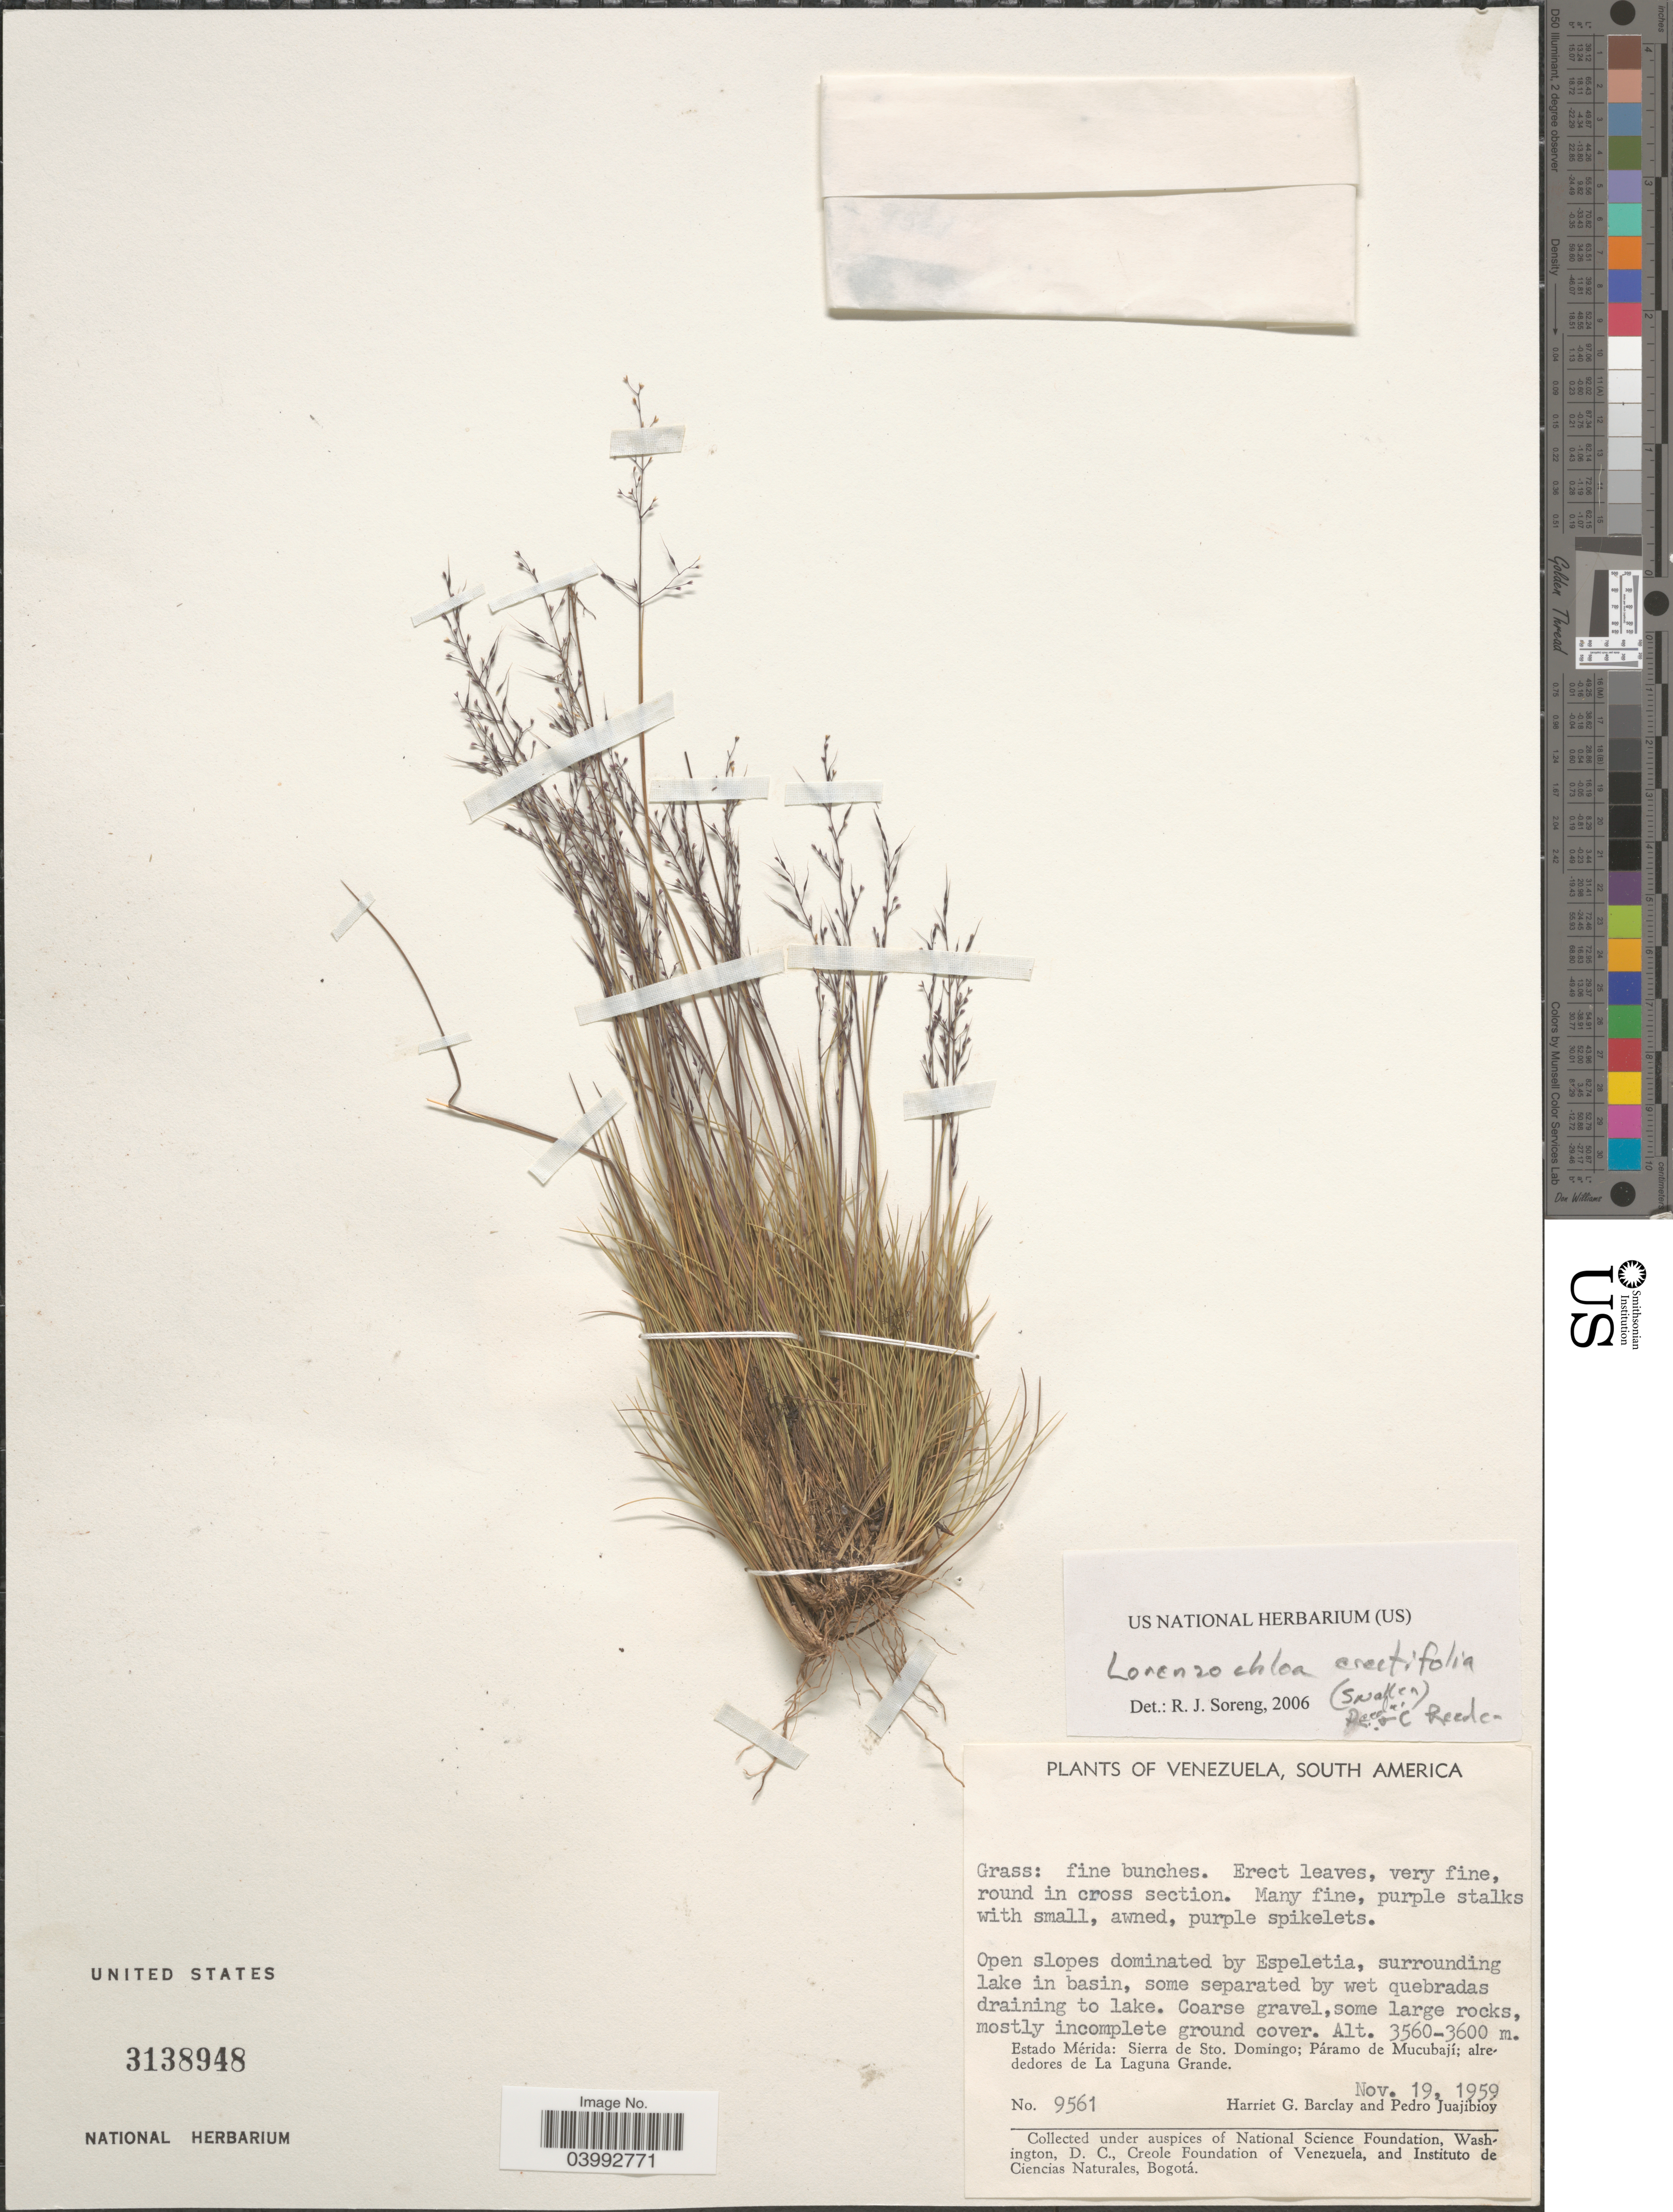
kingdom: Plantae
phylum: Tracheophyta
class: Liliopsida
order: Poales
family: Poaceae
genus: Lorenzochloa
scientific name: Lorenzochloa erectifolia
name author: (Swallen) Reeder & C. Reeder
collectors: H. G. Barclay & P. Juajibioy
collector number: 9561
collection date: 1959-11-19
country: Venezuela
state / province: Merida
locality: Open slopes dominated by Espeletia, surrounding lake in basin, some separated by wet quebradas draining to lake. Sierra de Sto. Domingo; Páramo de Mucubají; alrededores de La Laguna Grande.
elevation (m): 3560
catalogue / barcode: US 3138948